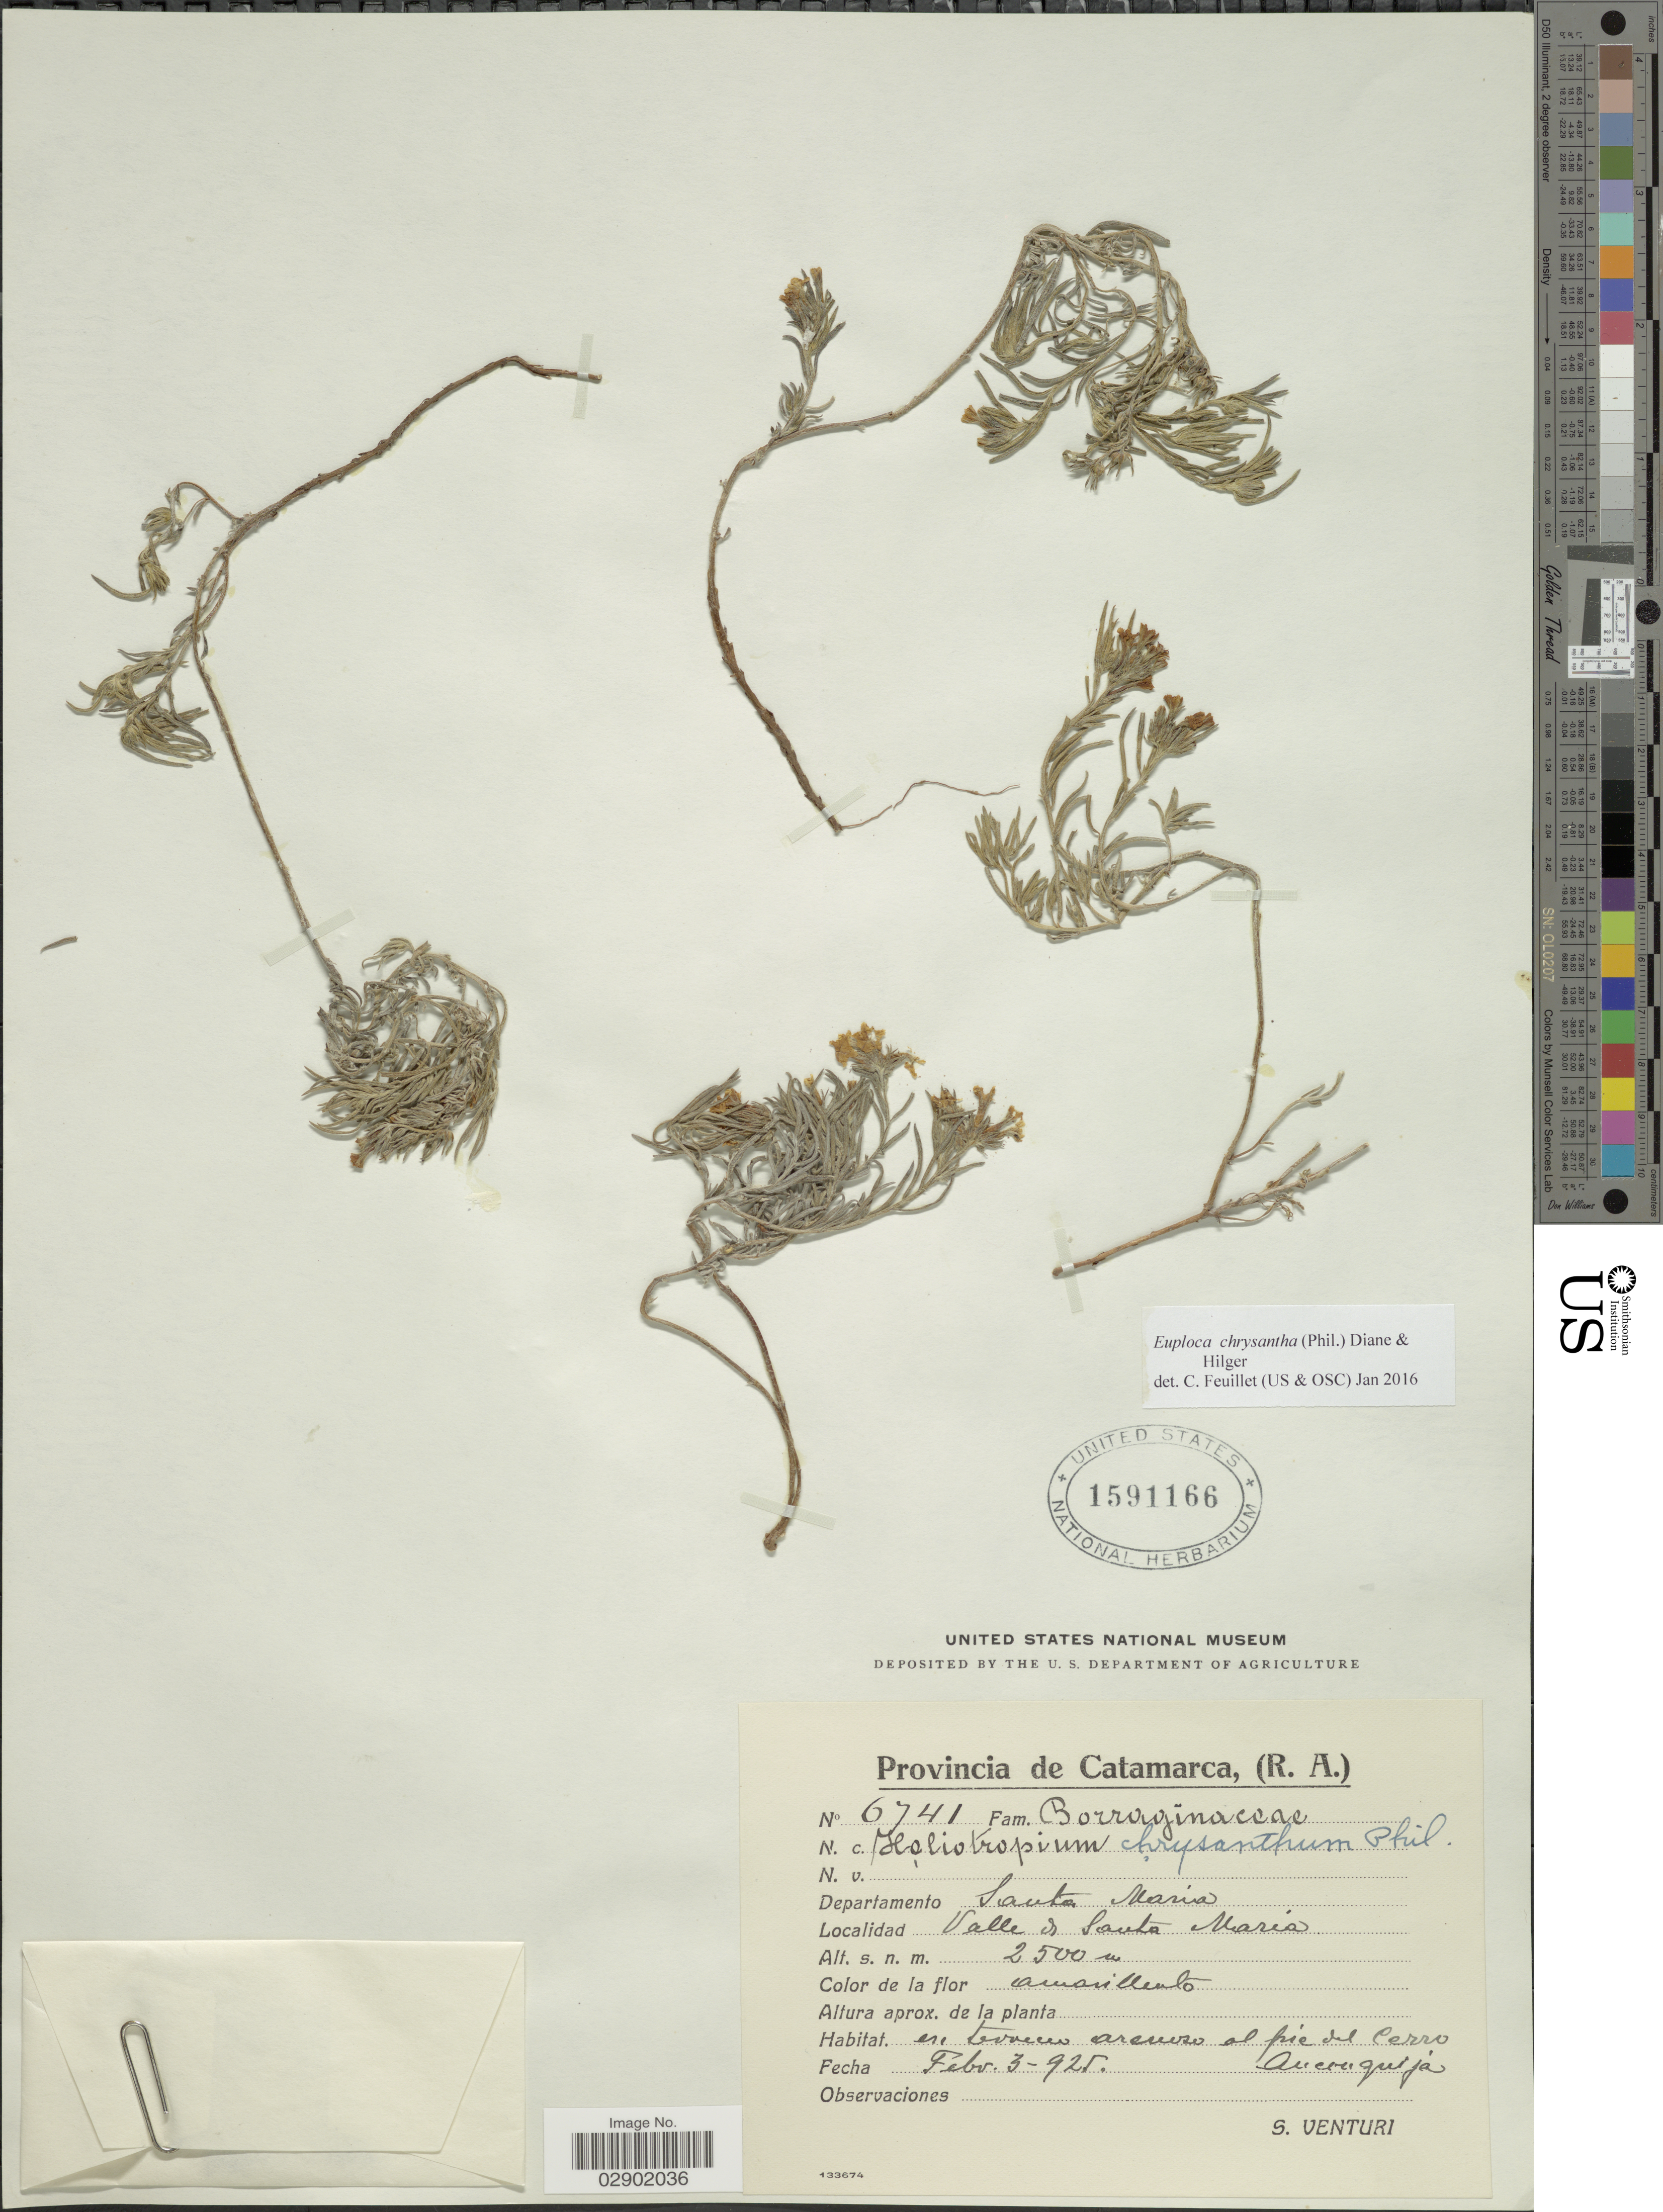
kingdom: Plantae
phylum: Tracheophyta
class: Magnoliopsida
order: Boraginales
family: Heliotropiaceae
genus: Euploca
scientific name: Euploca chrysantha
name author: (Phil.) Diane & Hilger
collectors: S. Venturi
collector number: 6741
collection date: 1925-02-03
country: Argentina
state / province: Catamarca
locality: (R.A.). Departamento Santa Maria. Valle de Santa Maria, en terreno arevosa al pie del Cerro Anconquija.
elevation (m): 2500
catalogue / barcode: US 1591166